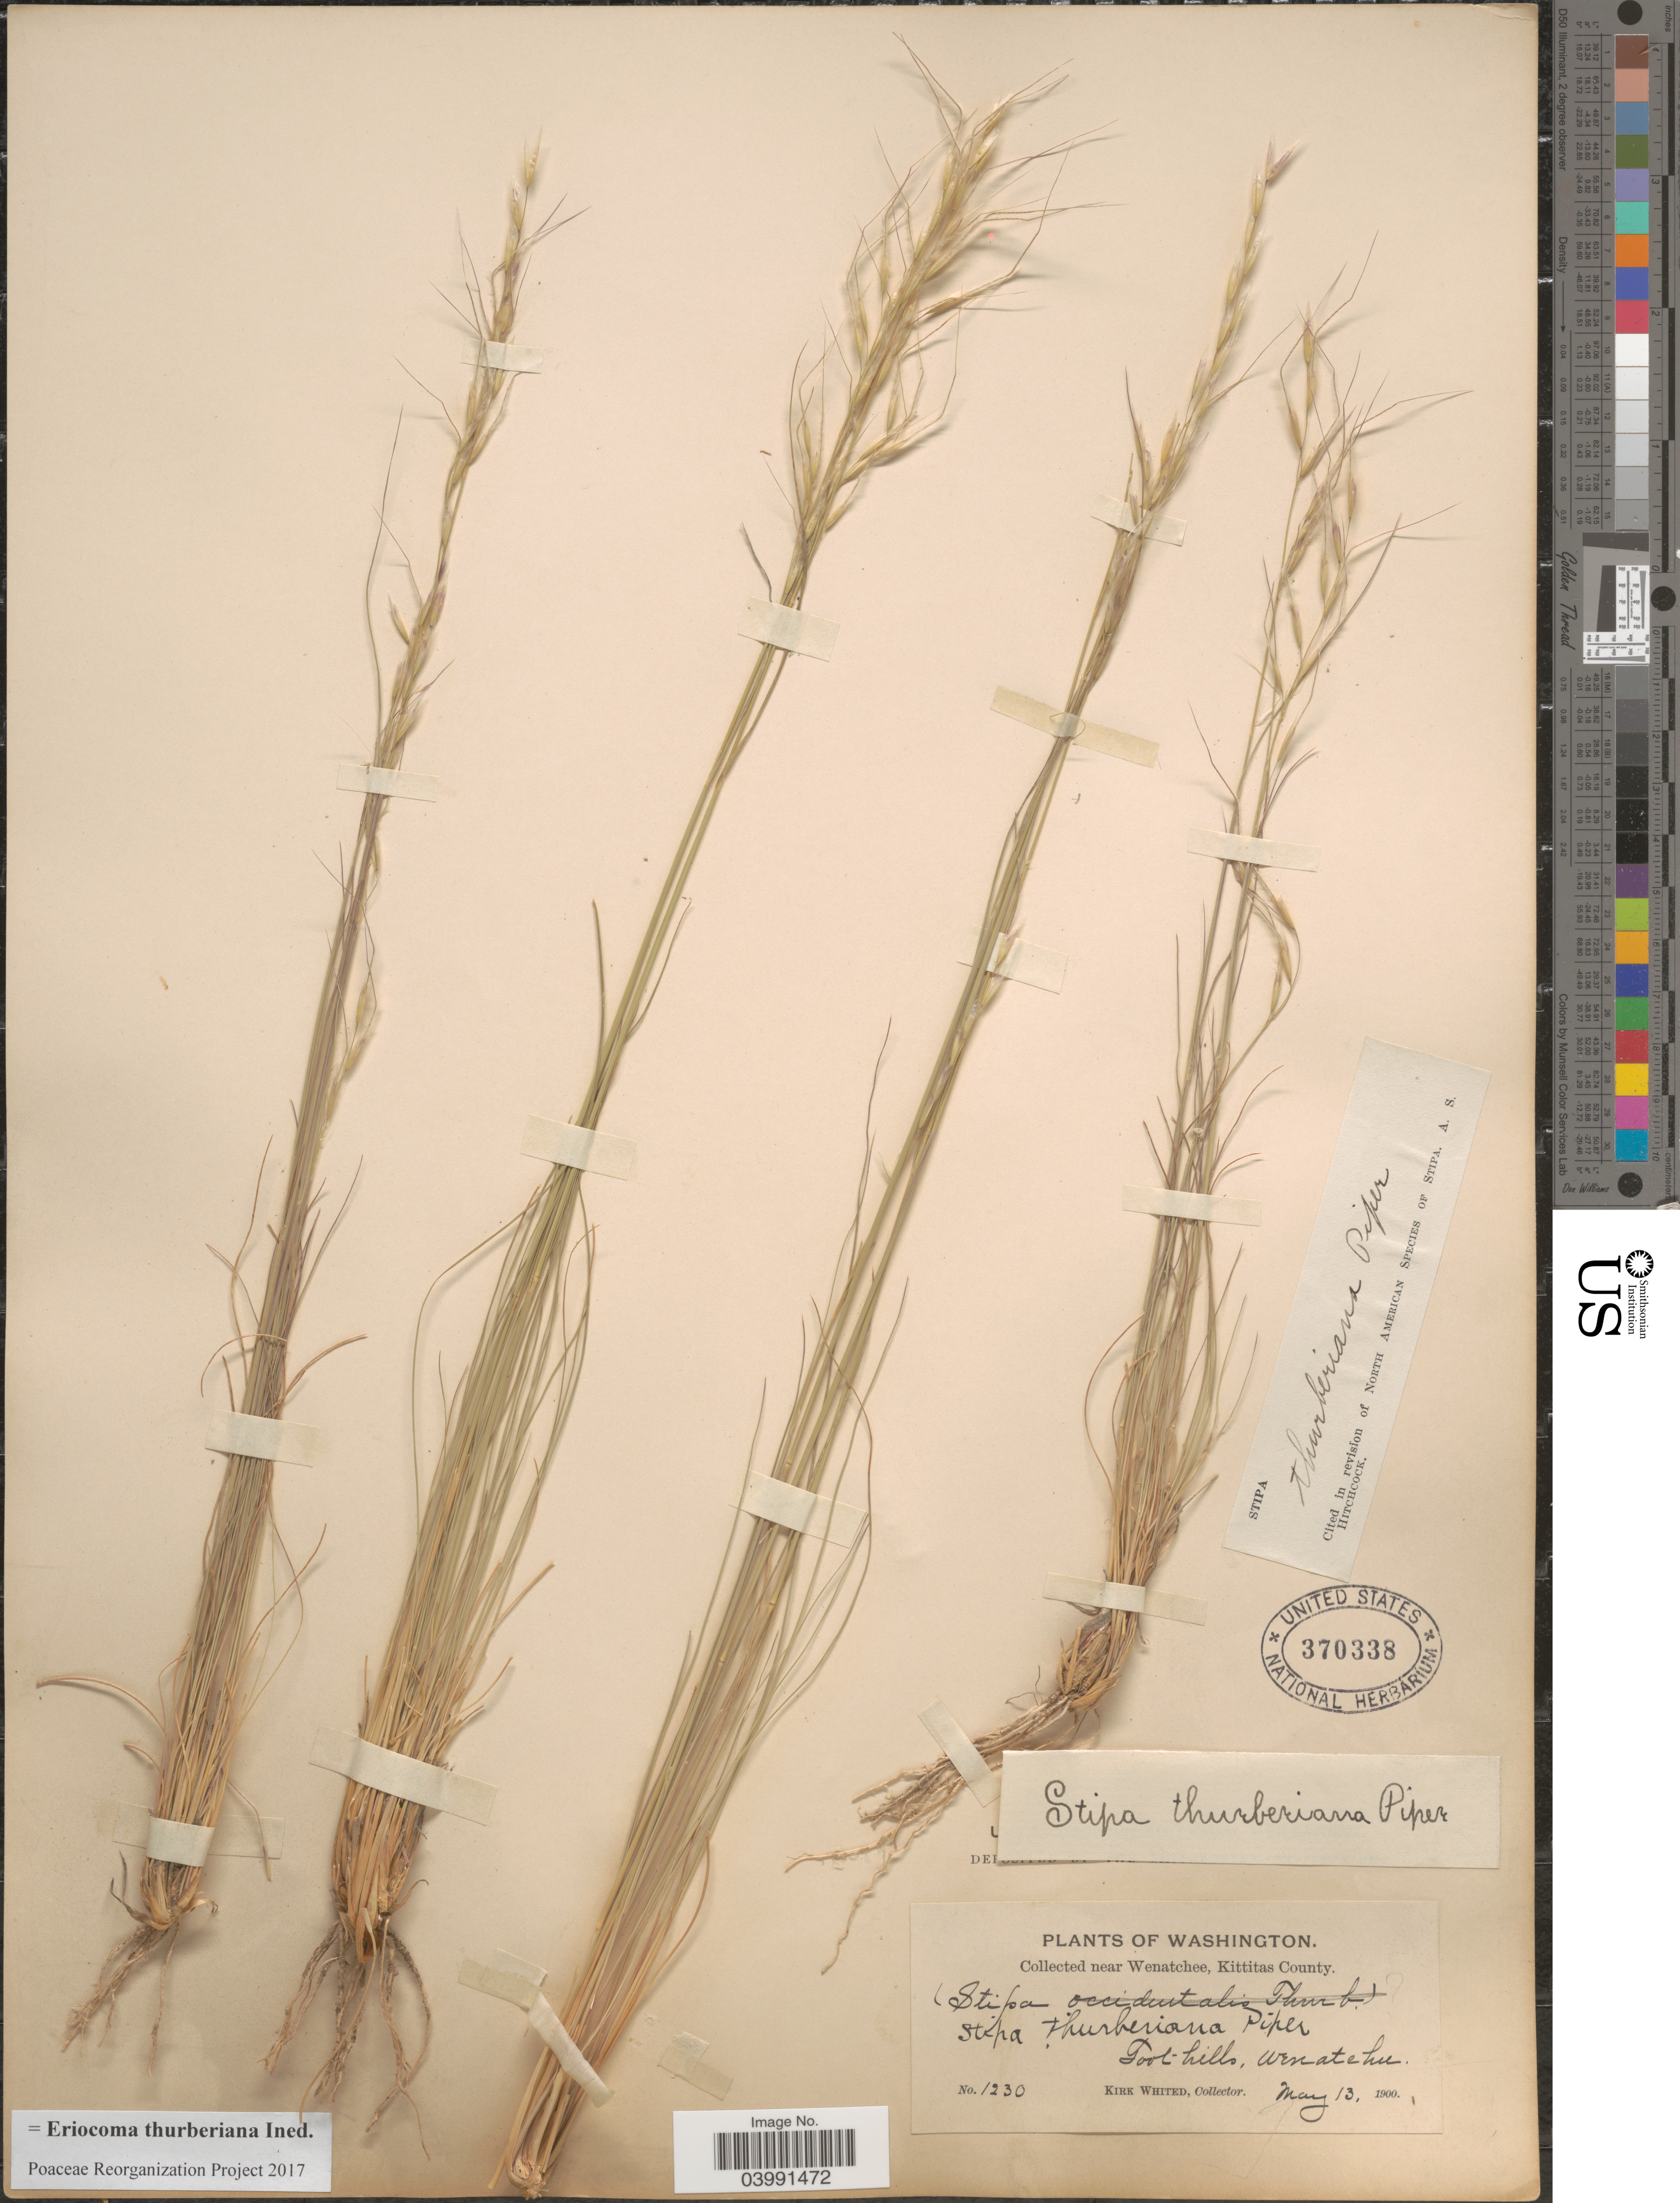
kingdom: Plantae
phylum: Tracheophyta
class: Liliopsida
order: Poales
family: Poaceae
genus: Eriocoma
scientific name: Eriocoma thurberiana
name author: (Piper) Romasch.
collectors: K. Whited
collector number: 1230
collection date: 1900-05-13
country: United States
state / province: Washington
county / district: Kittitas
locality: Near Wenatchee, Kittitas County. Foothills, Wenatchee.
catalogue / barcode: US 370338